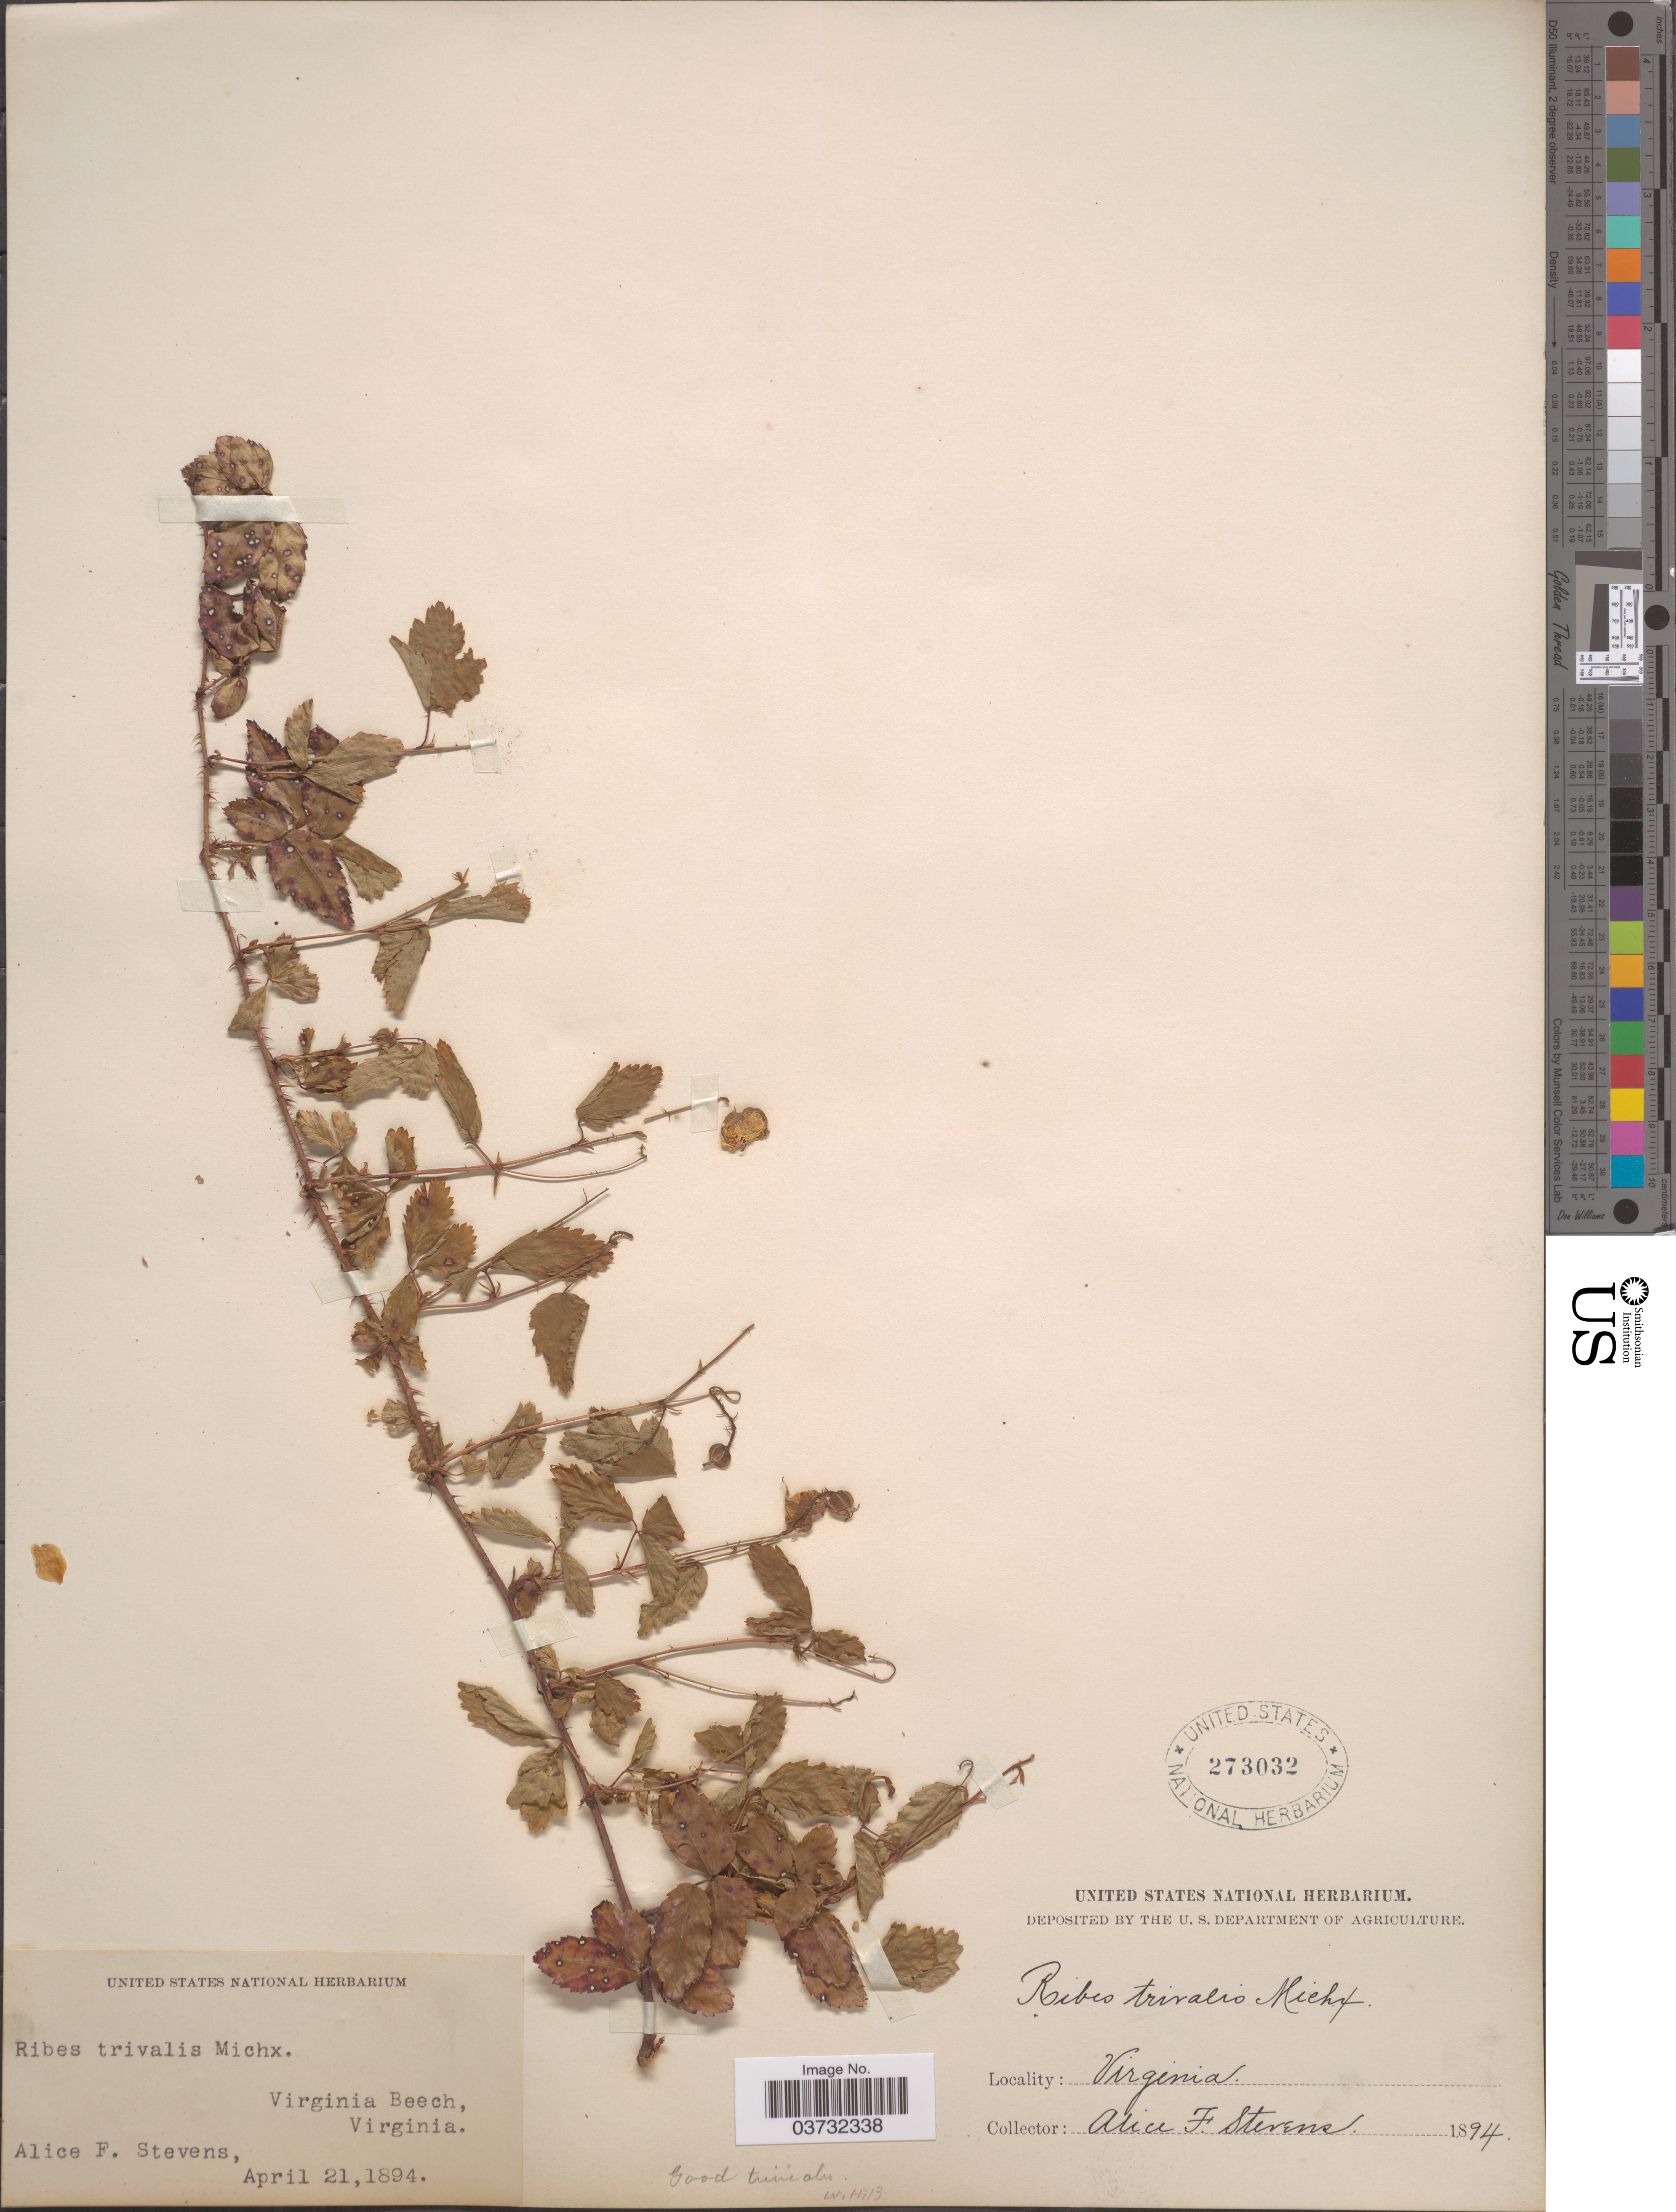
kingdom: Plantae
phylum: Tracheophyta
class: Magnoliopsida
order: Rosales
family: Rosaceae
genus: Rubus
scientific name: Rubus trivialis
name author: Michx.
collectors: A. Stevens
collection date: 1894-04-21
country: United States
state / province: Virginia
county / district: City of Virginia Beach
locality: Virginia Beech.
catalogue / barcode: US 273032